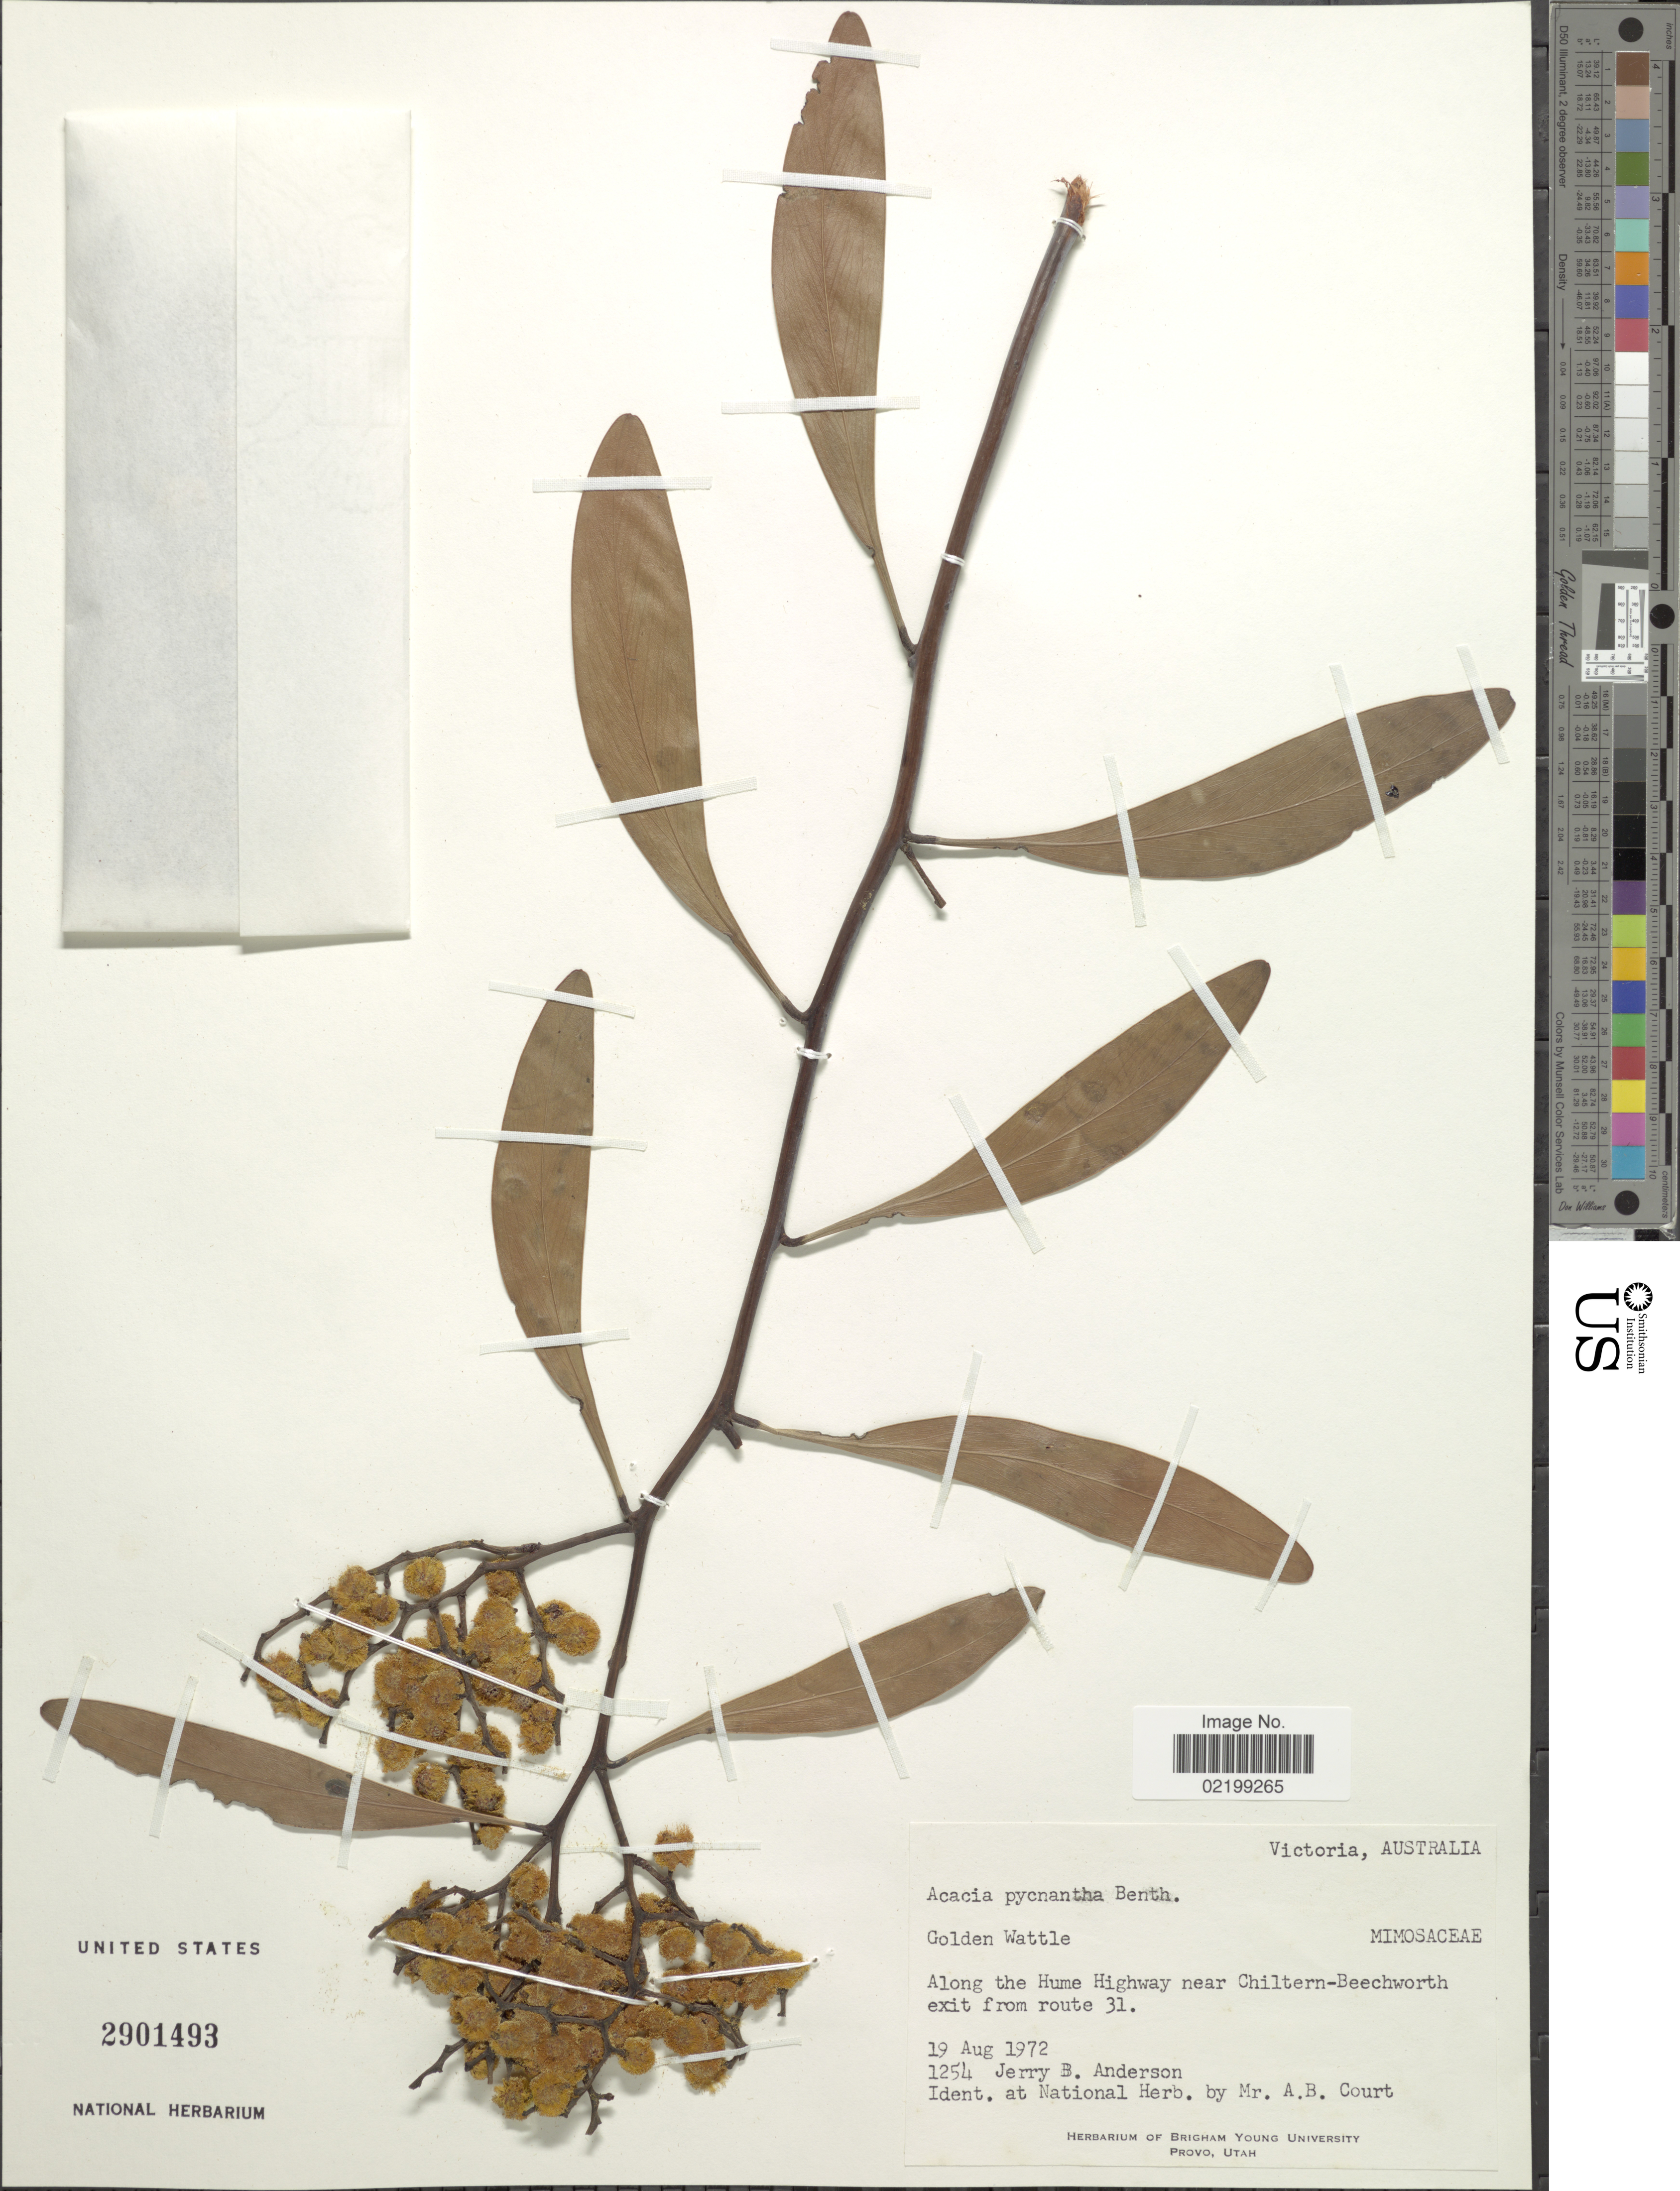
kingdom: Plantae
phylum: Tracheophyta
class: Magnoliopsida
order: Fabales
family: Fabaceae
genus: Acacia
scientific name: Acacia pycnantha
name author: Benth.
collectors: J. B. Anderson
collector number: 1254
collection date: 1972-08-19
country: Australia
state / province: Victoria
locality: Victoria, Golden Wattle, along the Highway near Chiltern-Beechworth exit from rout 31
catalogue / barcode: US 2901493